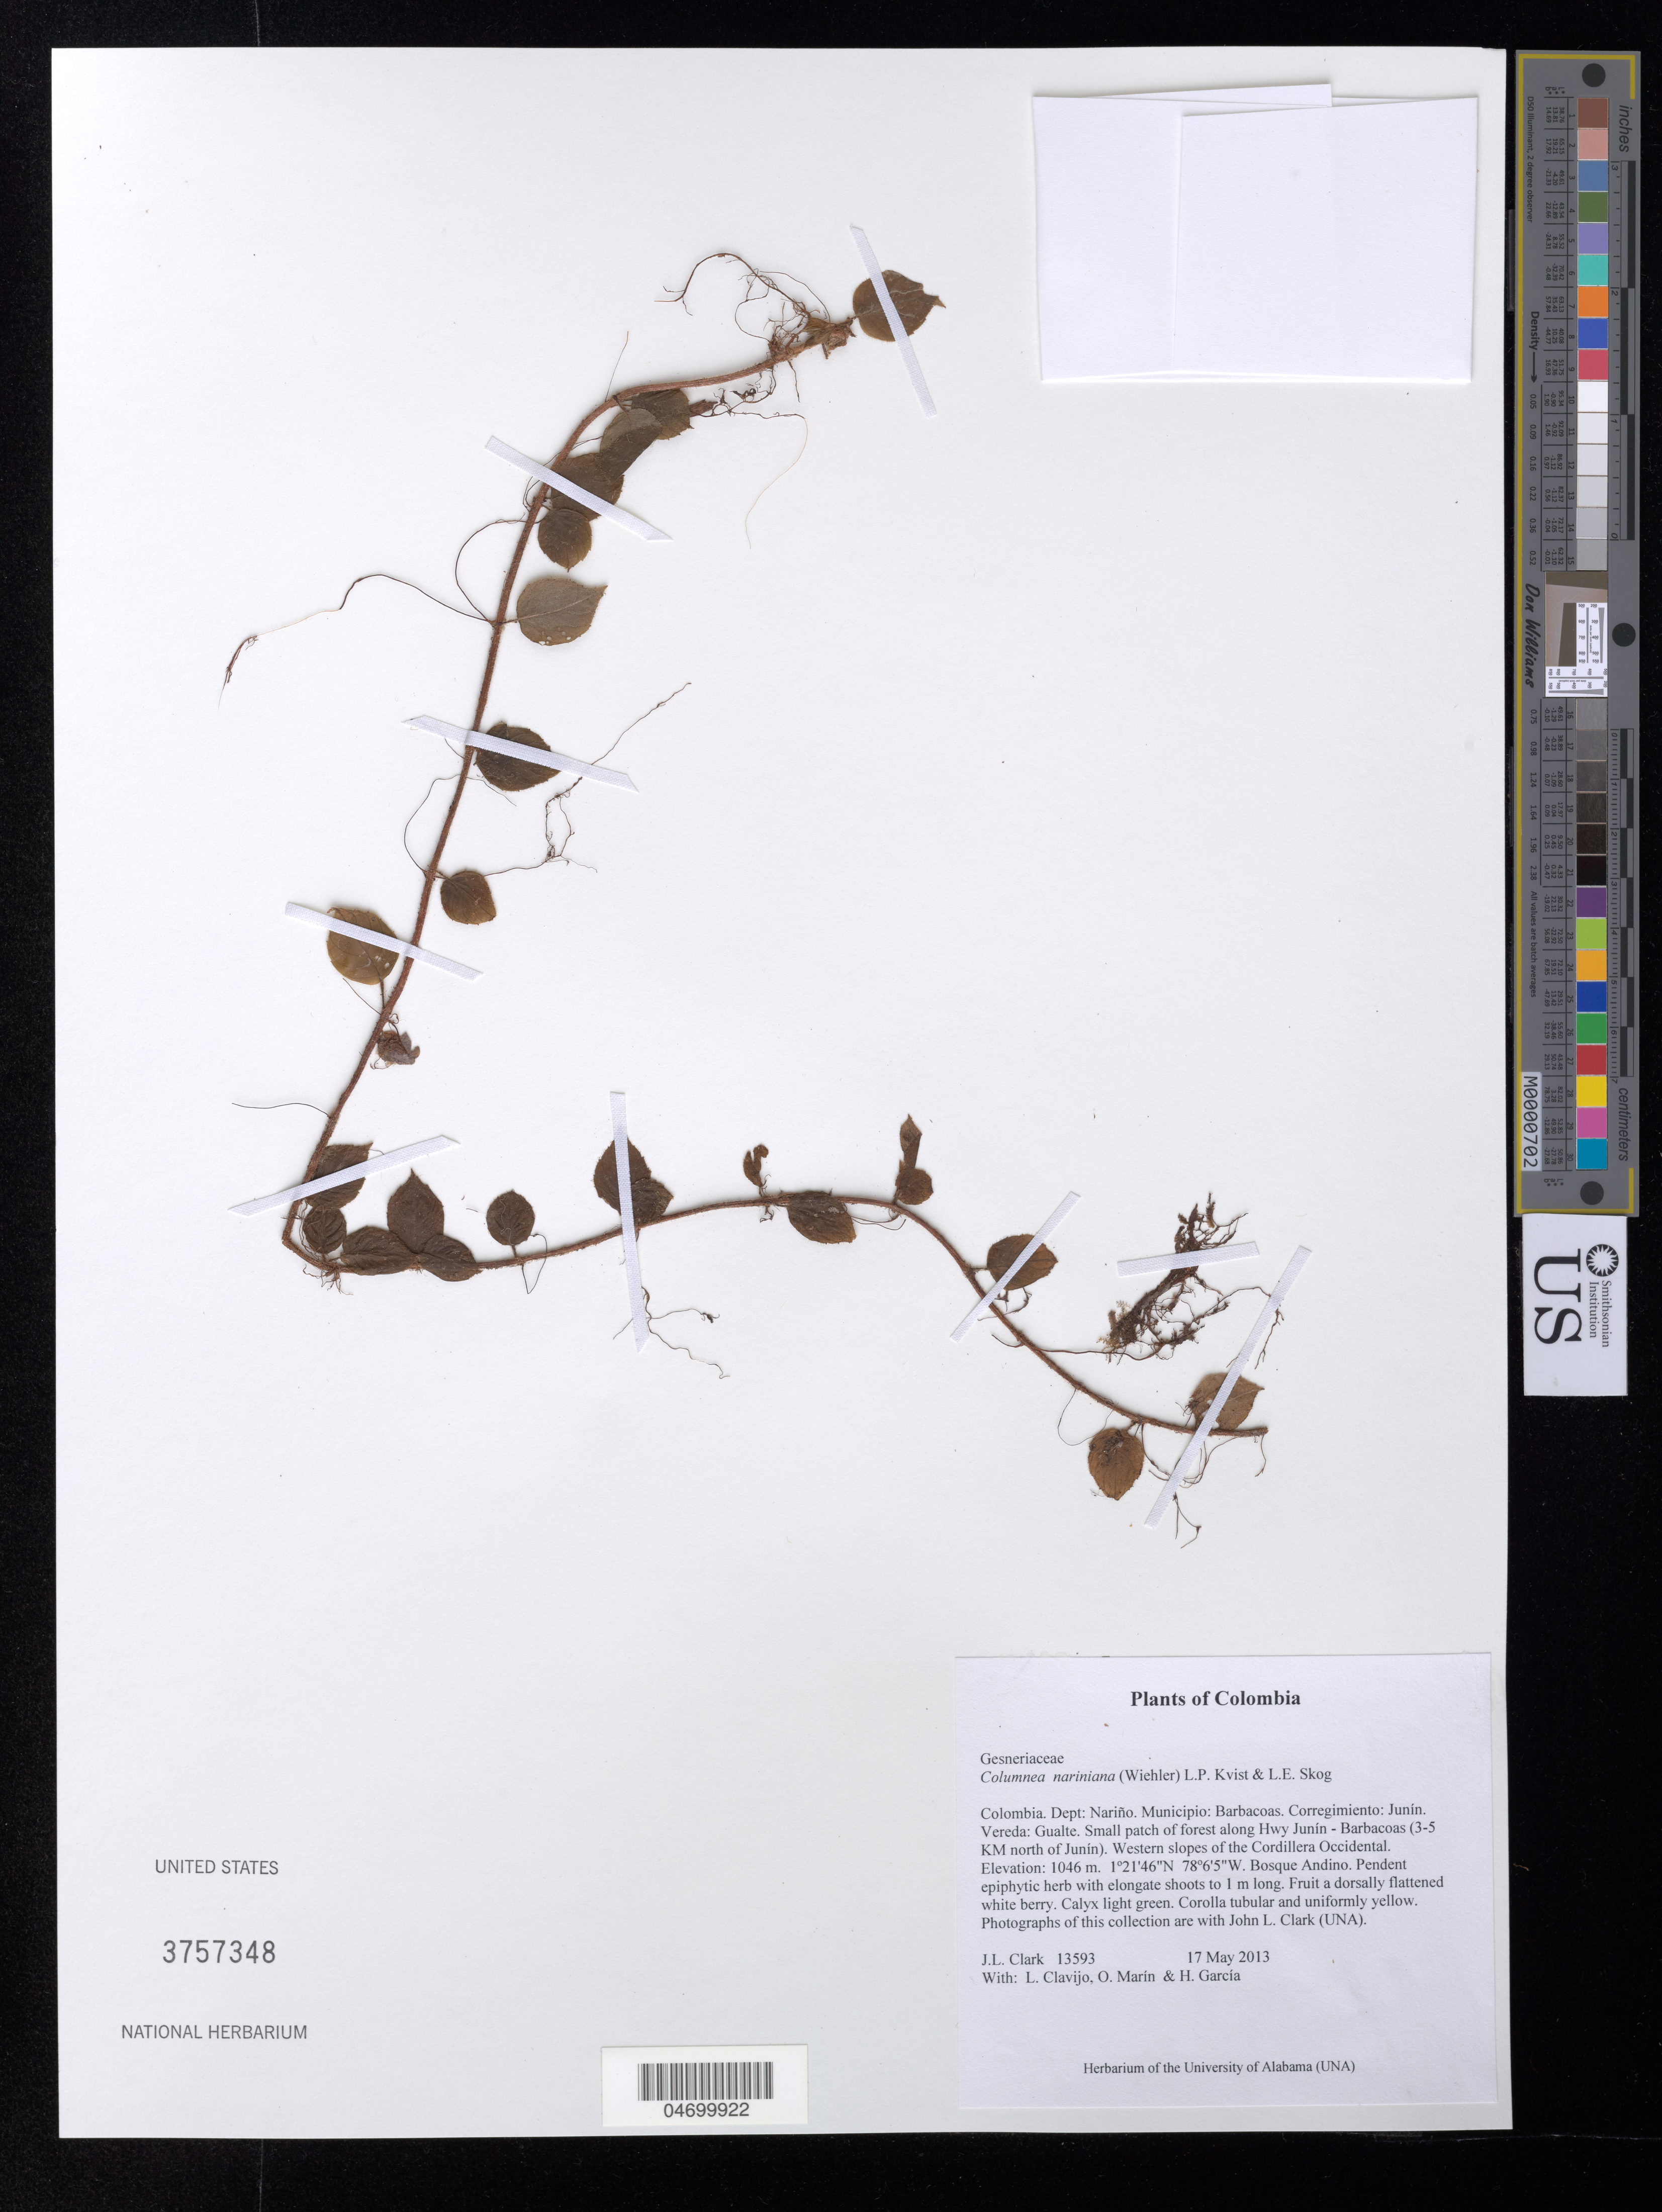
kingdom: Plantae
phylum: Tracheophyta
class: Magnoliopsida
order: Lamiales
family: Gesneriaceae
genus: Columnea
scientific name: Columnea nariniana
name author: (Wiehler) L.P. Kvist & L.E. Skog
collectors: J. L. Clark, L. Clavijo, J. Howieson & H. Garcia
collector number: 13593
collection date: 2013-05-17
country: Colombia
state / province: Nariño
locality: Dept: Nariño. Municipio: Barbacoas. Corregimiento: Junín. Vereda: Gualte. Small patch of forest along Hwy Junín - Barbacoas (3-5 KM north of Junín). Western slopes of the Cordillera Occidental.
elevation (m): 1046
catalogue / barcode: US 3757348